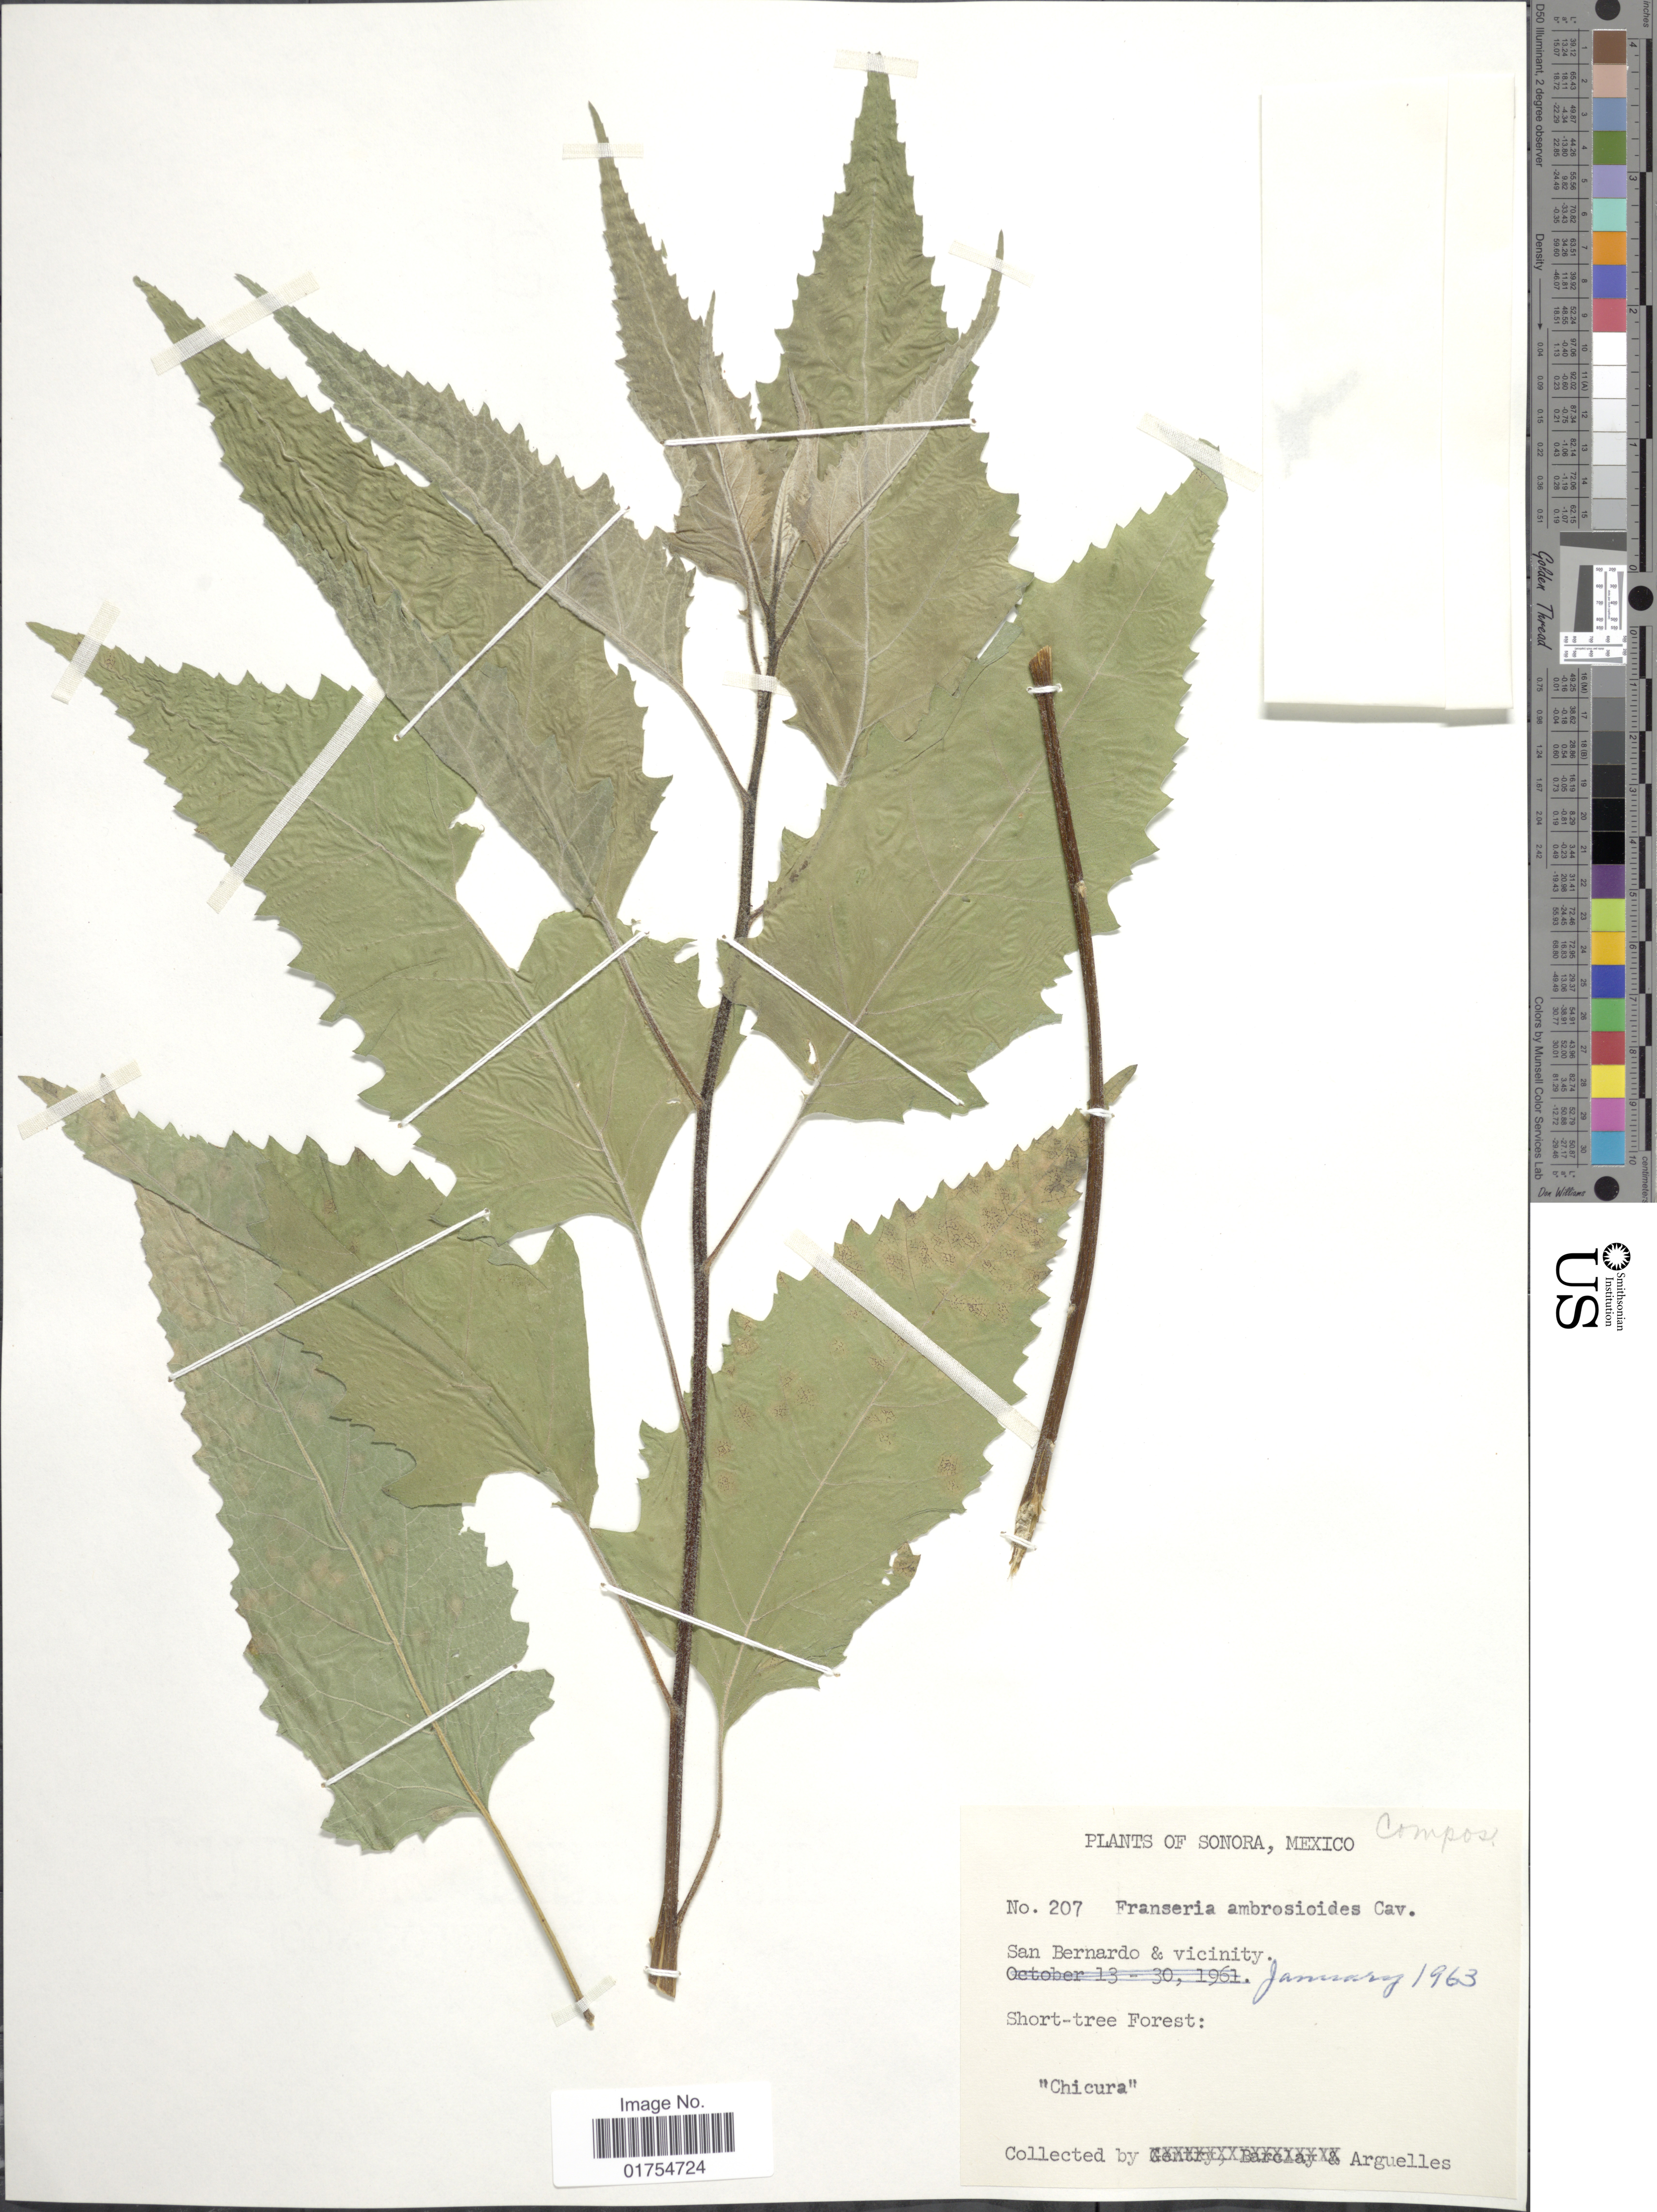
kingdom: Plantae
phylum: Tracheophyta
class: Magnoliopsida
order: Asterales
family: Asteraceae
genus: Franseria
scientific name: Franseria ambrosioides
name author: Cav.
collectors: Arguelles, --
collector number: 207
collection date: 1963-01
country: Mexico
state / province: Sonora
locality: San Bernardo & vicinity